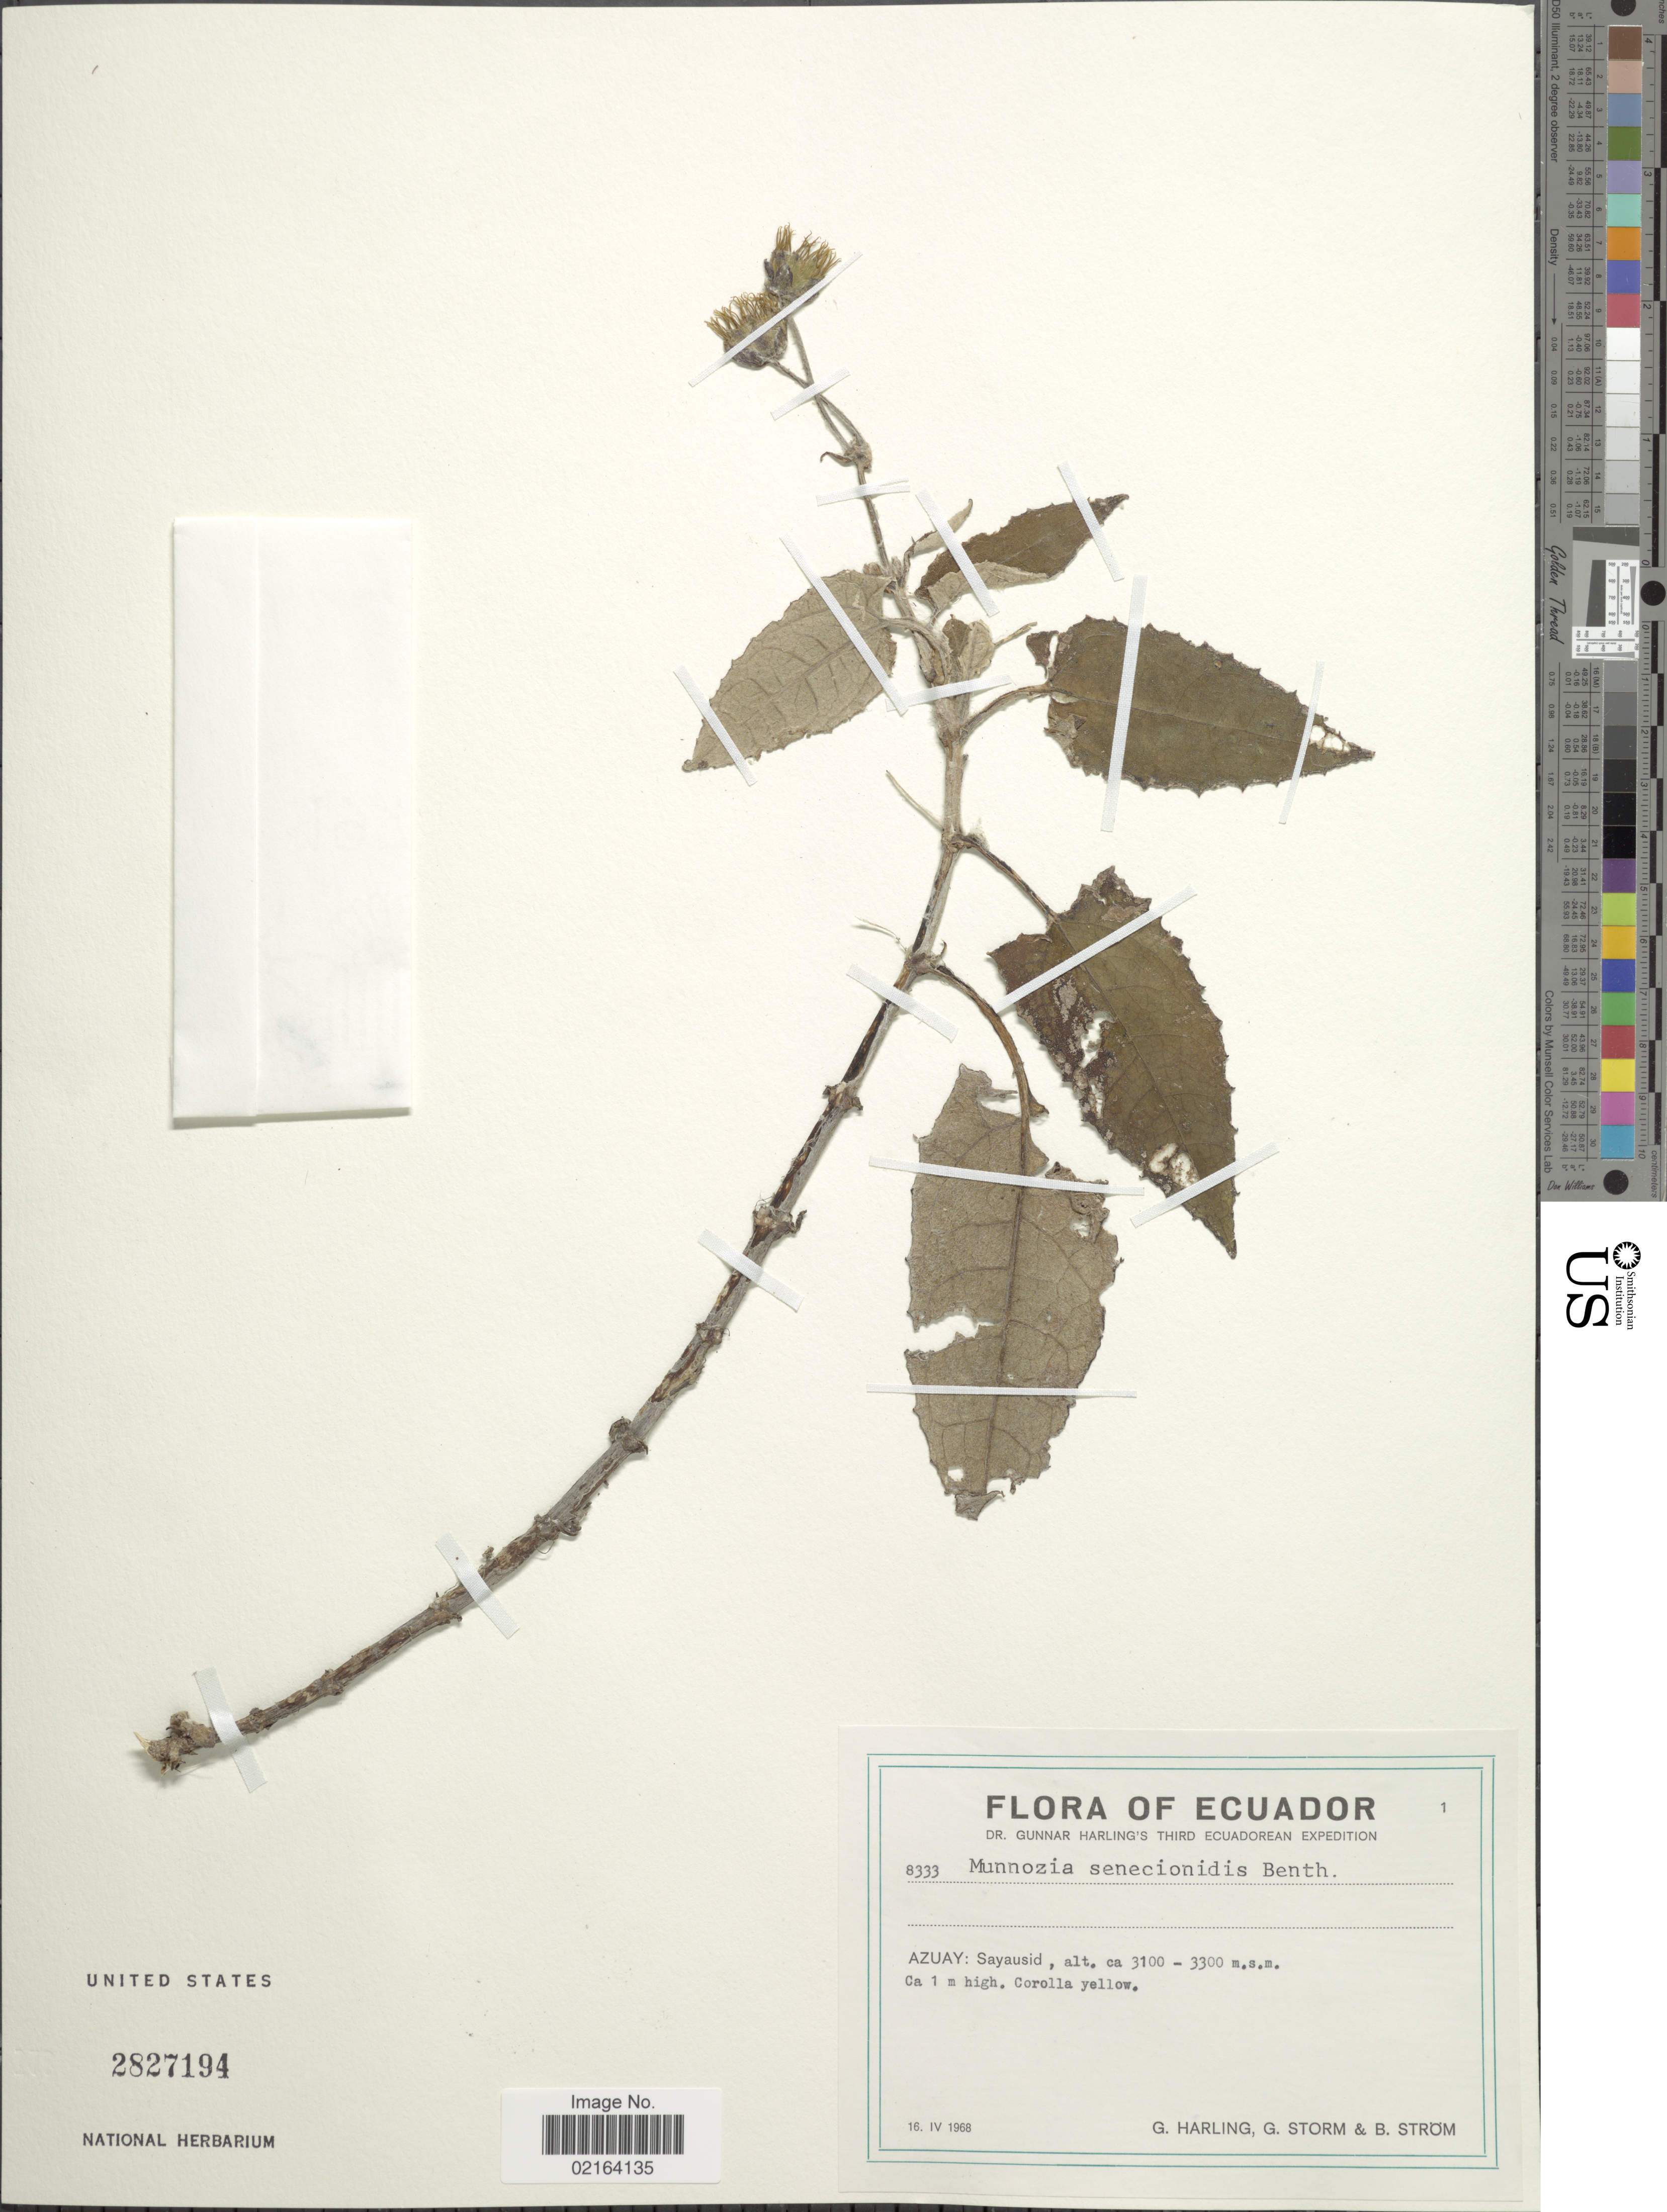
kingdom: Plantae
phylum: Tracheophyta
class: Magnoliopsida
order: Asterales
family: Asteraceae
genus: Munnozia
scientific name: Munnozia senecionidis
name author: Benth.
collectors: G. Harling, G. Storm & B. Ström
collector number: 8333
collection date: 1968-04-16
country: Ecuador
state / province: Azuay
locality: Azuay: Sayausid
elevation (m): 3100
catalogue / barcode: US 2827194